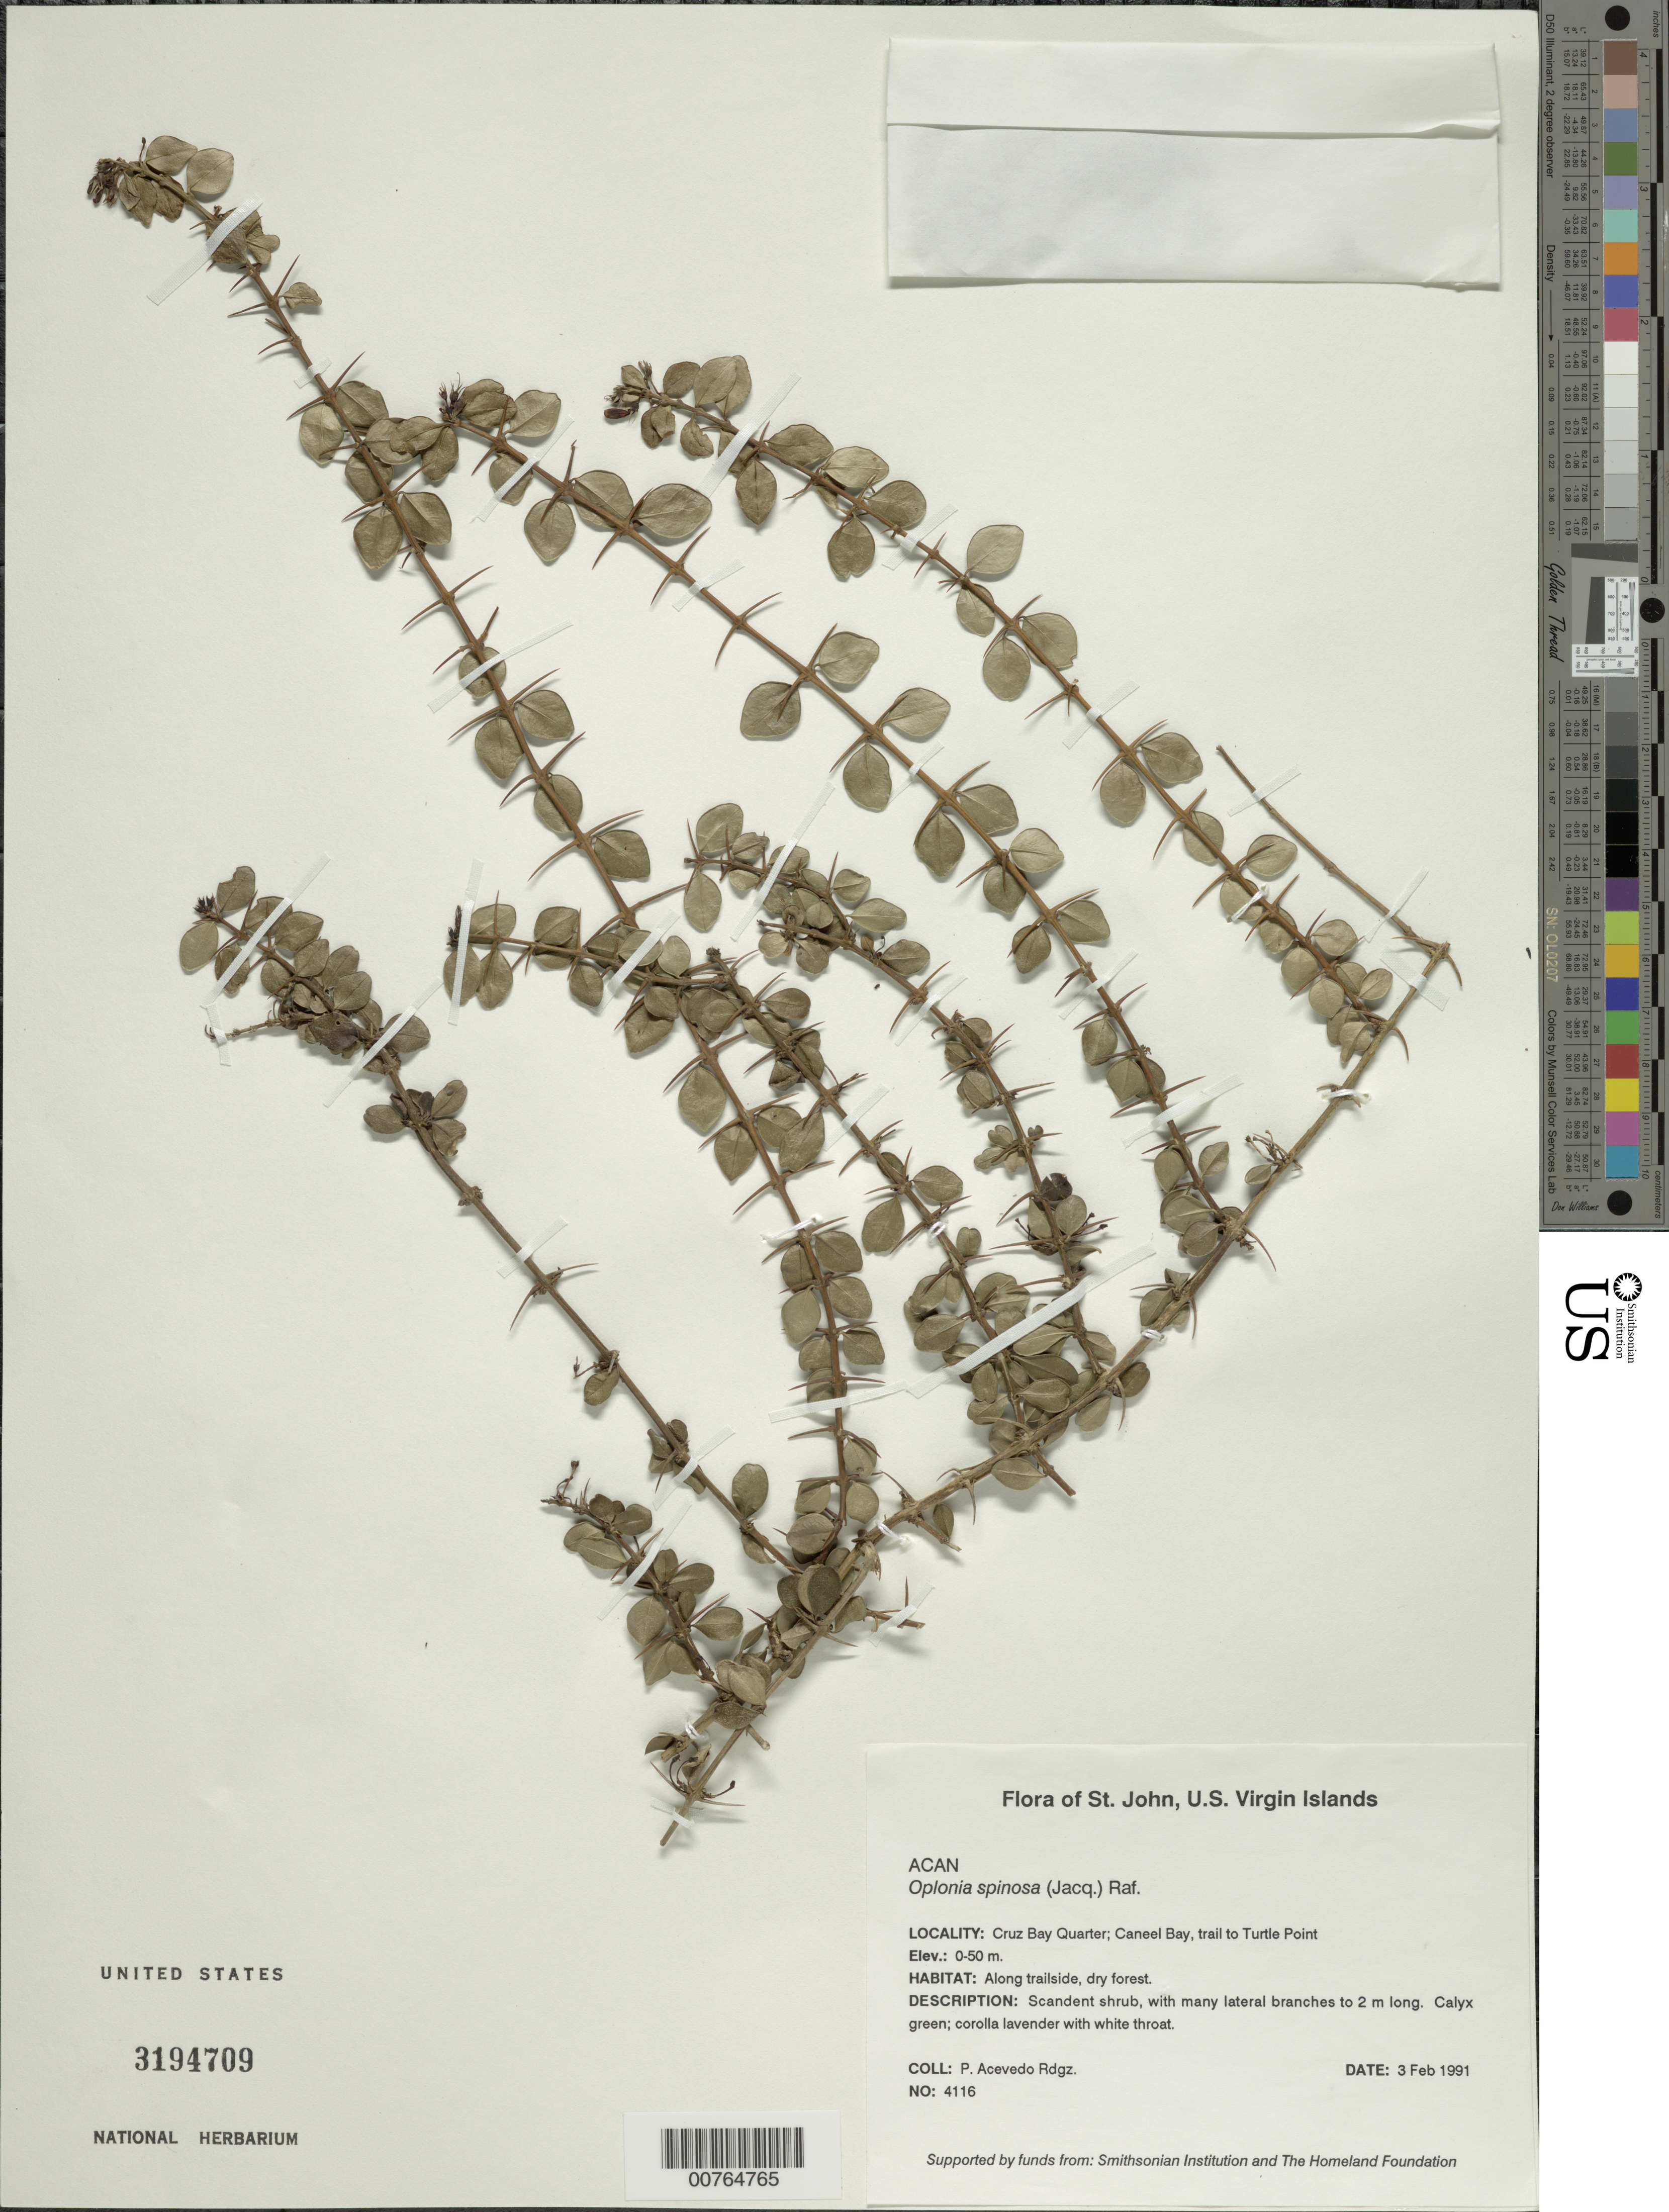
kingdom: Plantae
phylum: Tracheophyta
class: Magnoliopsida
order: Lamiales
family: Acanthaceae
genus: Oplonia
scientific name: Oplonia spinosa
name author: Raf.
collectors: P. Acevedo-Rodr.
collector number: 4116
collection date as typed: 03 Feb 1991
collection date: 1991-02-03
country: U.S. Virgin Islands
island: St. John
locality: Cruz Bay Quarter; Caneel Bay, trail to Turtle Point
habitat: Along trailside, dry forest.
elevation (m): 0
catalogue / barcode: US 3194709